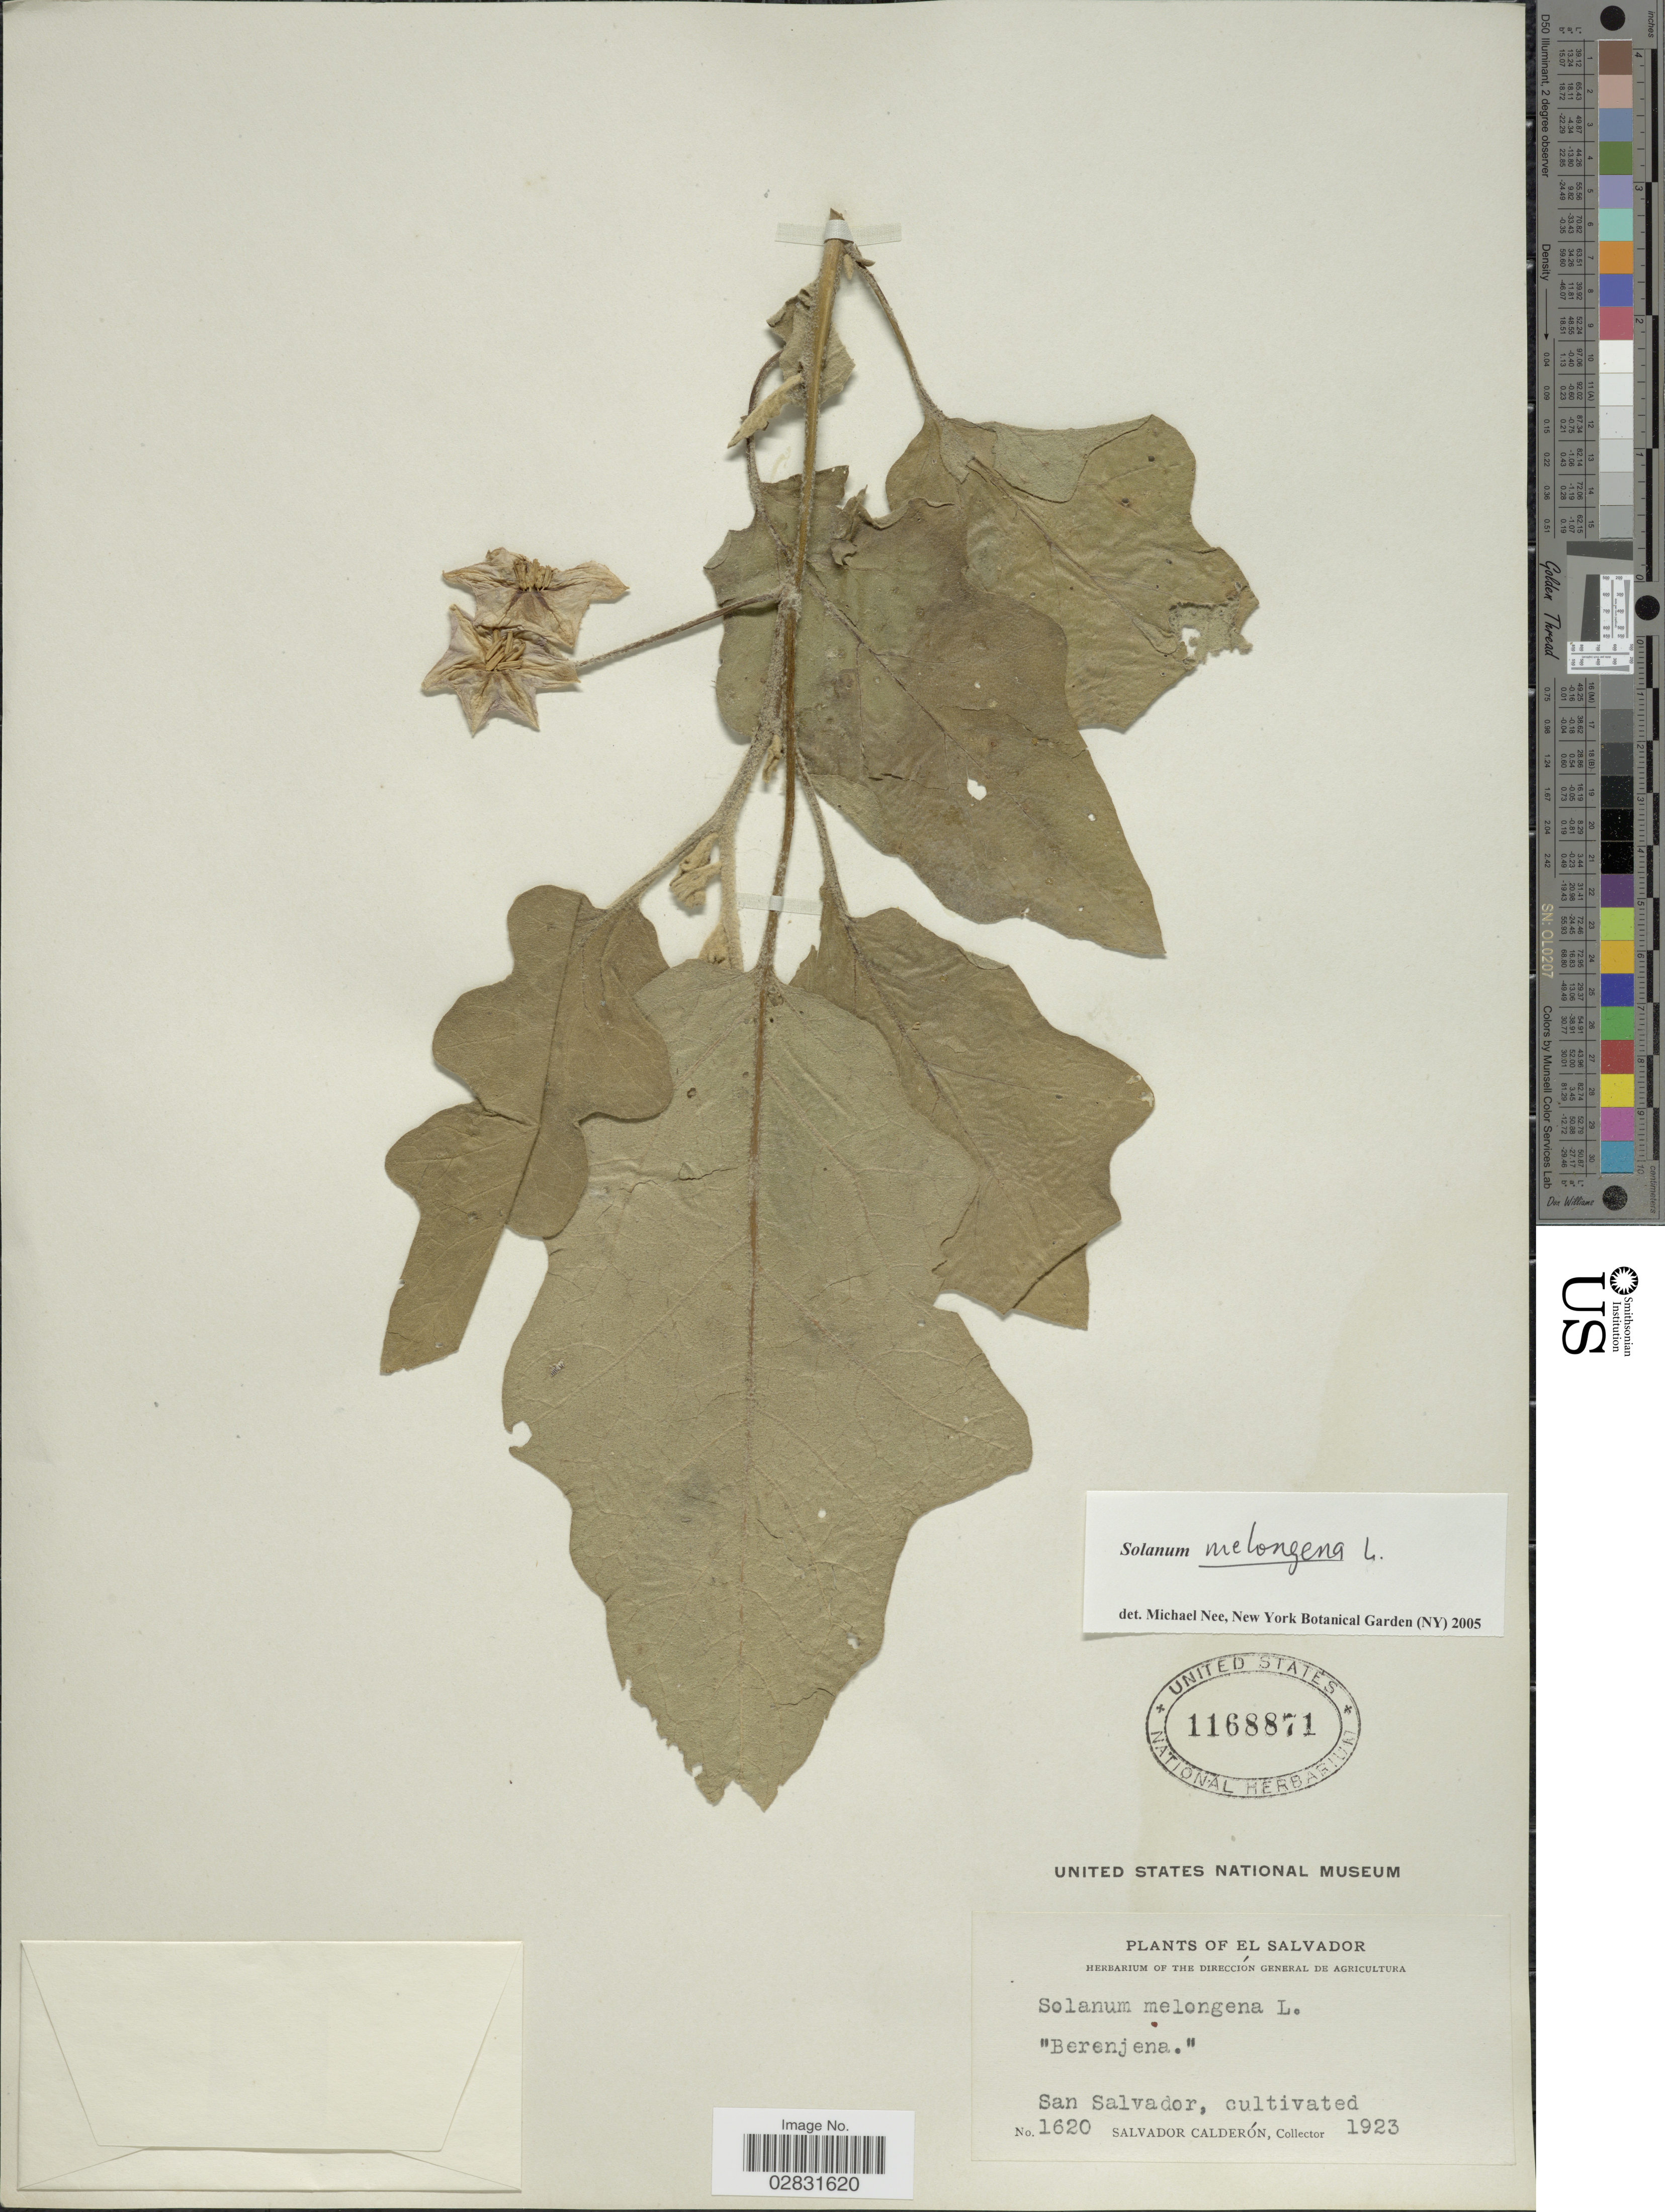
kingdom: Plantae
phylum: Tracheophyta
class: Magnoliopsida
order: Solanales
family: Solanaceae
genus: Solanum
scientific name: Solanum melongena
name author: L.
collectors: S. Calderón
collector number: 1620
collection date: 1923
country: El Salvador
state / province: San Salvador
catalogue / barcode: US 1168871